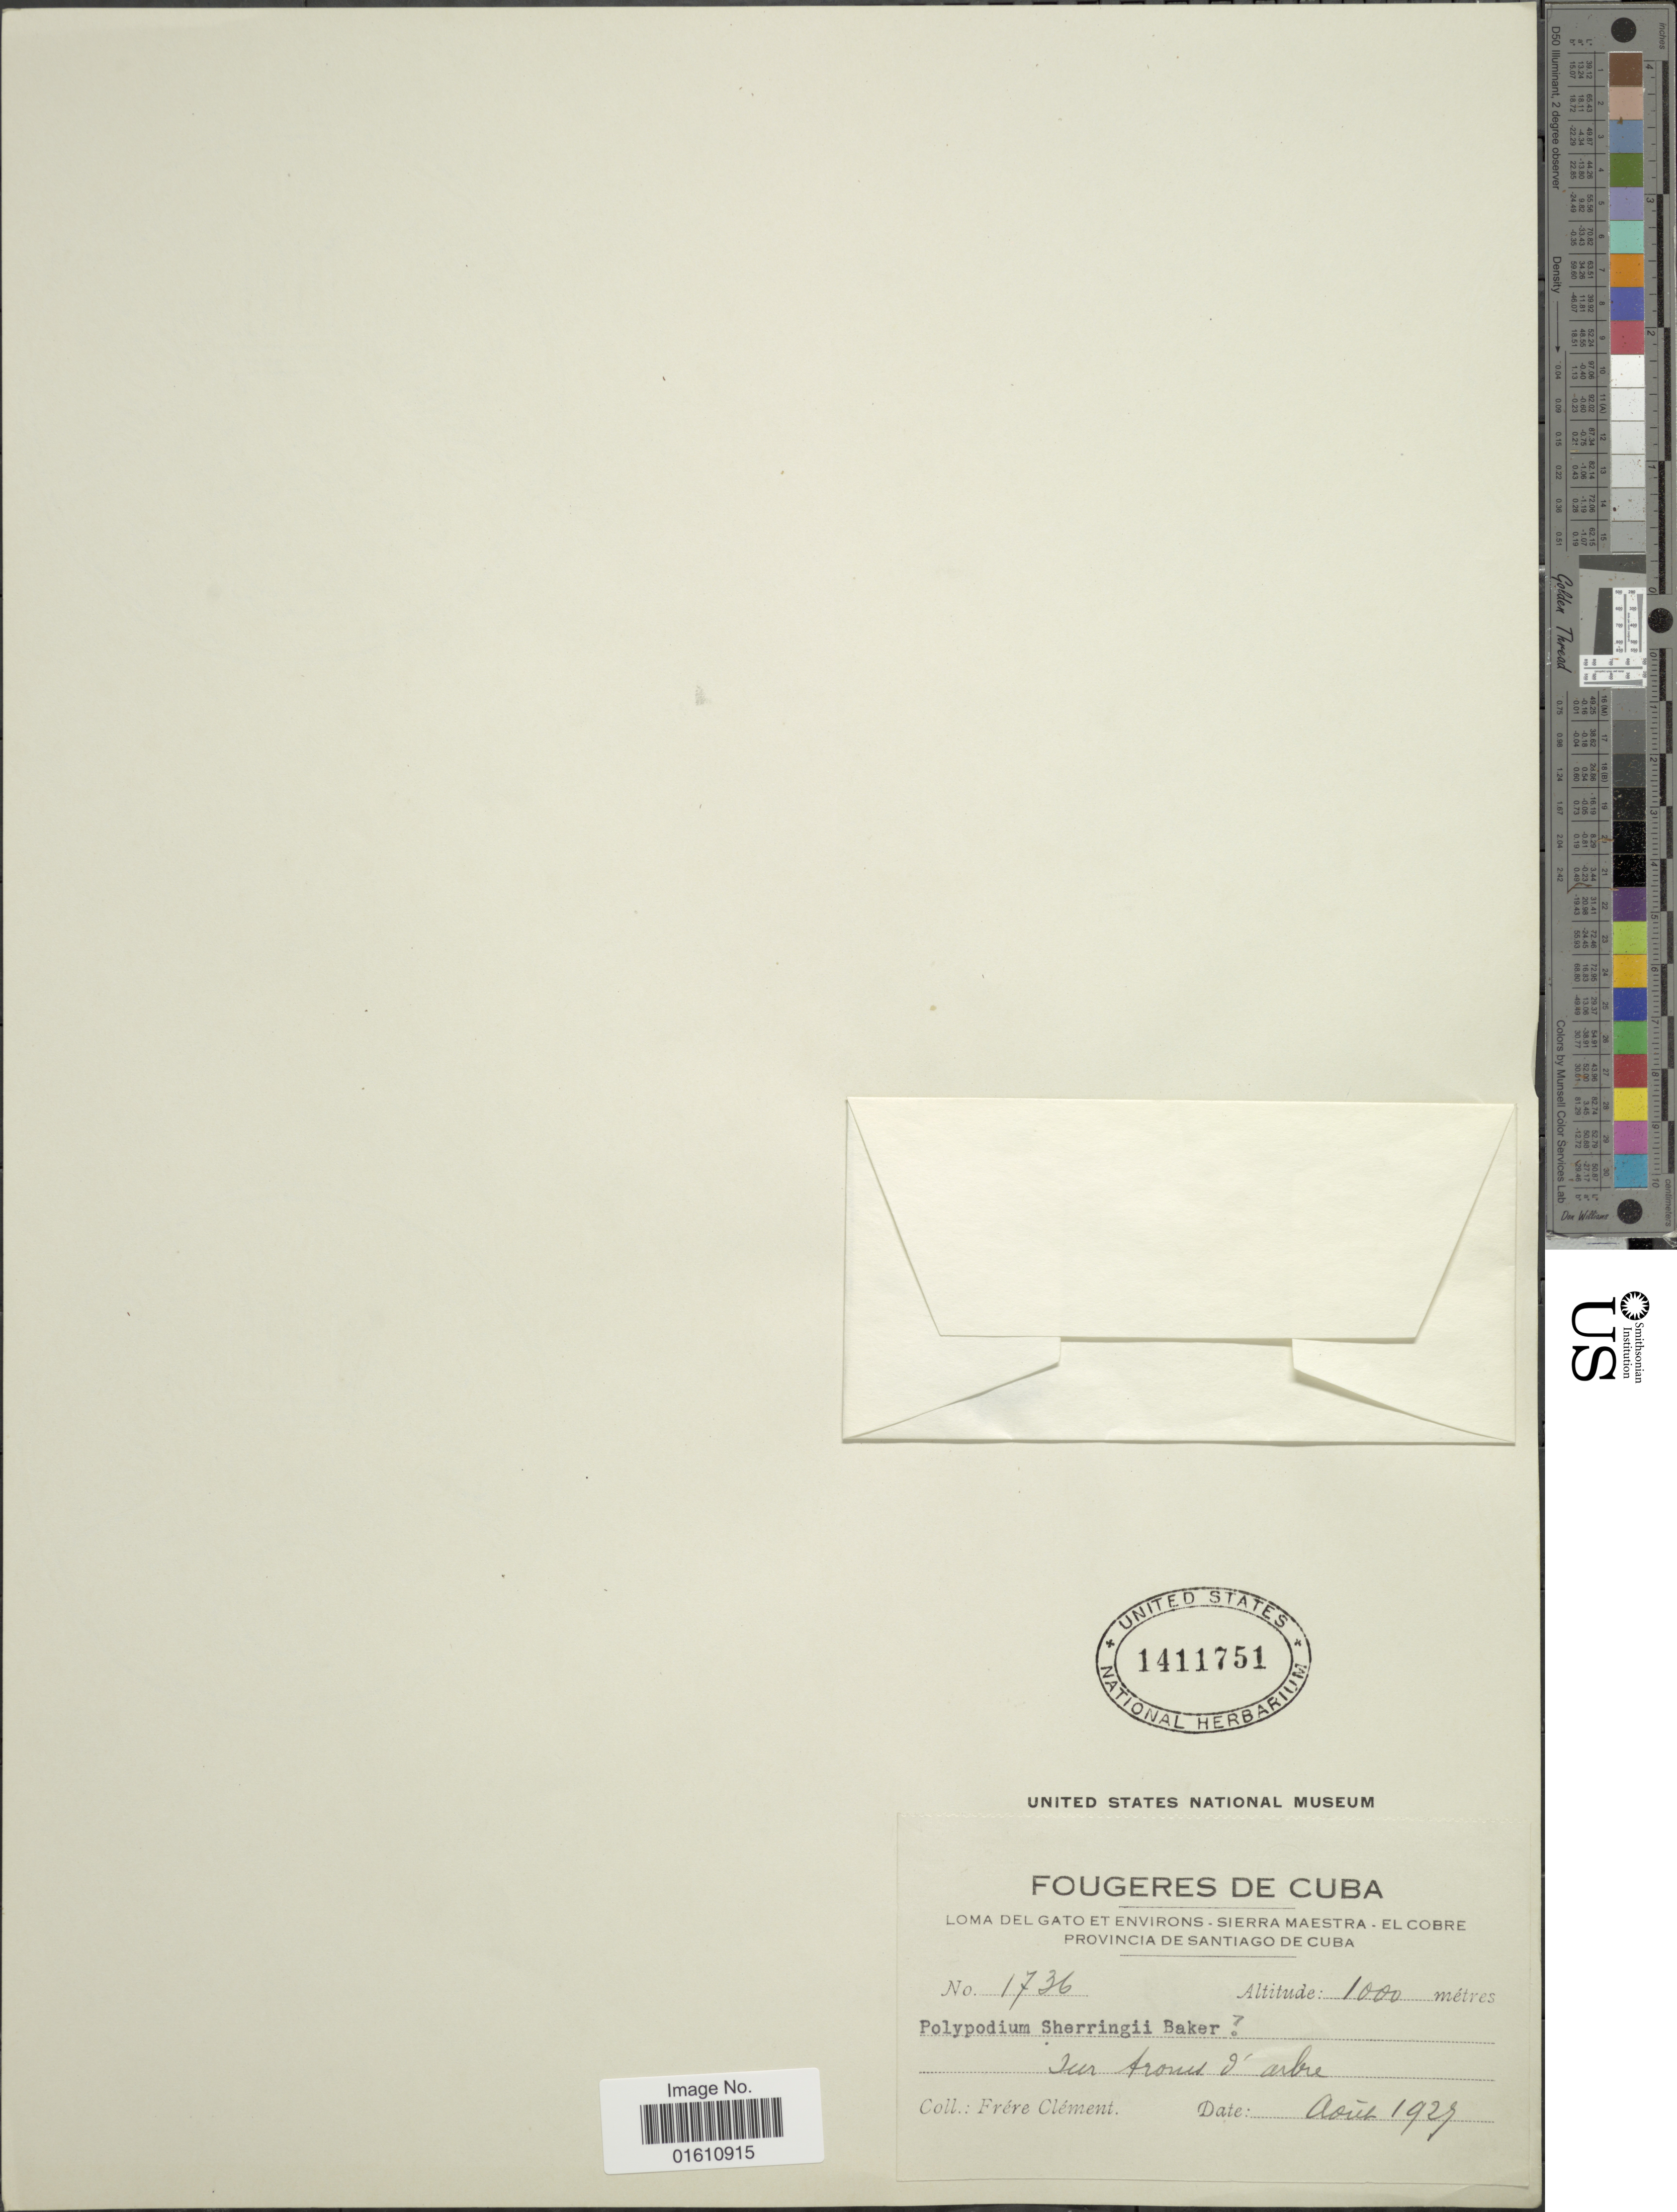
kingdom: Plantae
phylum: Tracheophyta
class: Polypodiopsida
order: Polypodiales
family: Polypodiaceae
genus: Moranopteris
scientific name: Moranopteris sherringii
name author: (Baker) R. Y. Hirai & J. Prado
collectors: B. Clement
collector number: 1736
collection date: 1929-08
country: Cuba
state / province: Santiago de Cuba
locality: Loma del Gato et Environs, Sierra Maestra, El Cobre, Sur frout l'arbre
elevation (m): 1000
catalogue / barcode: US 1411751